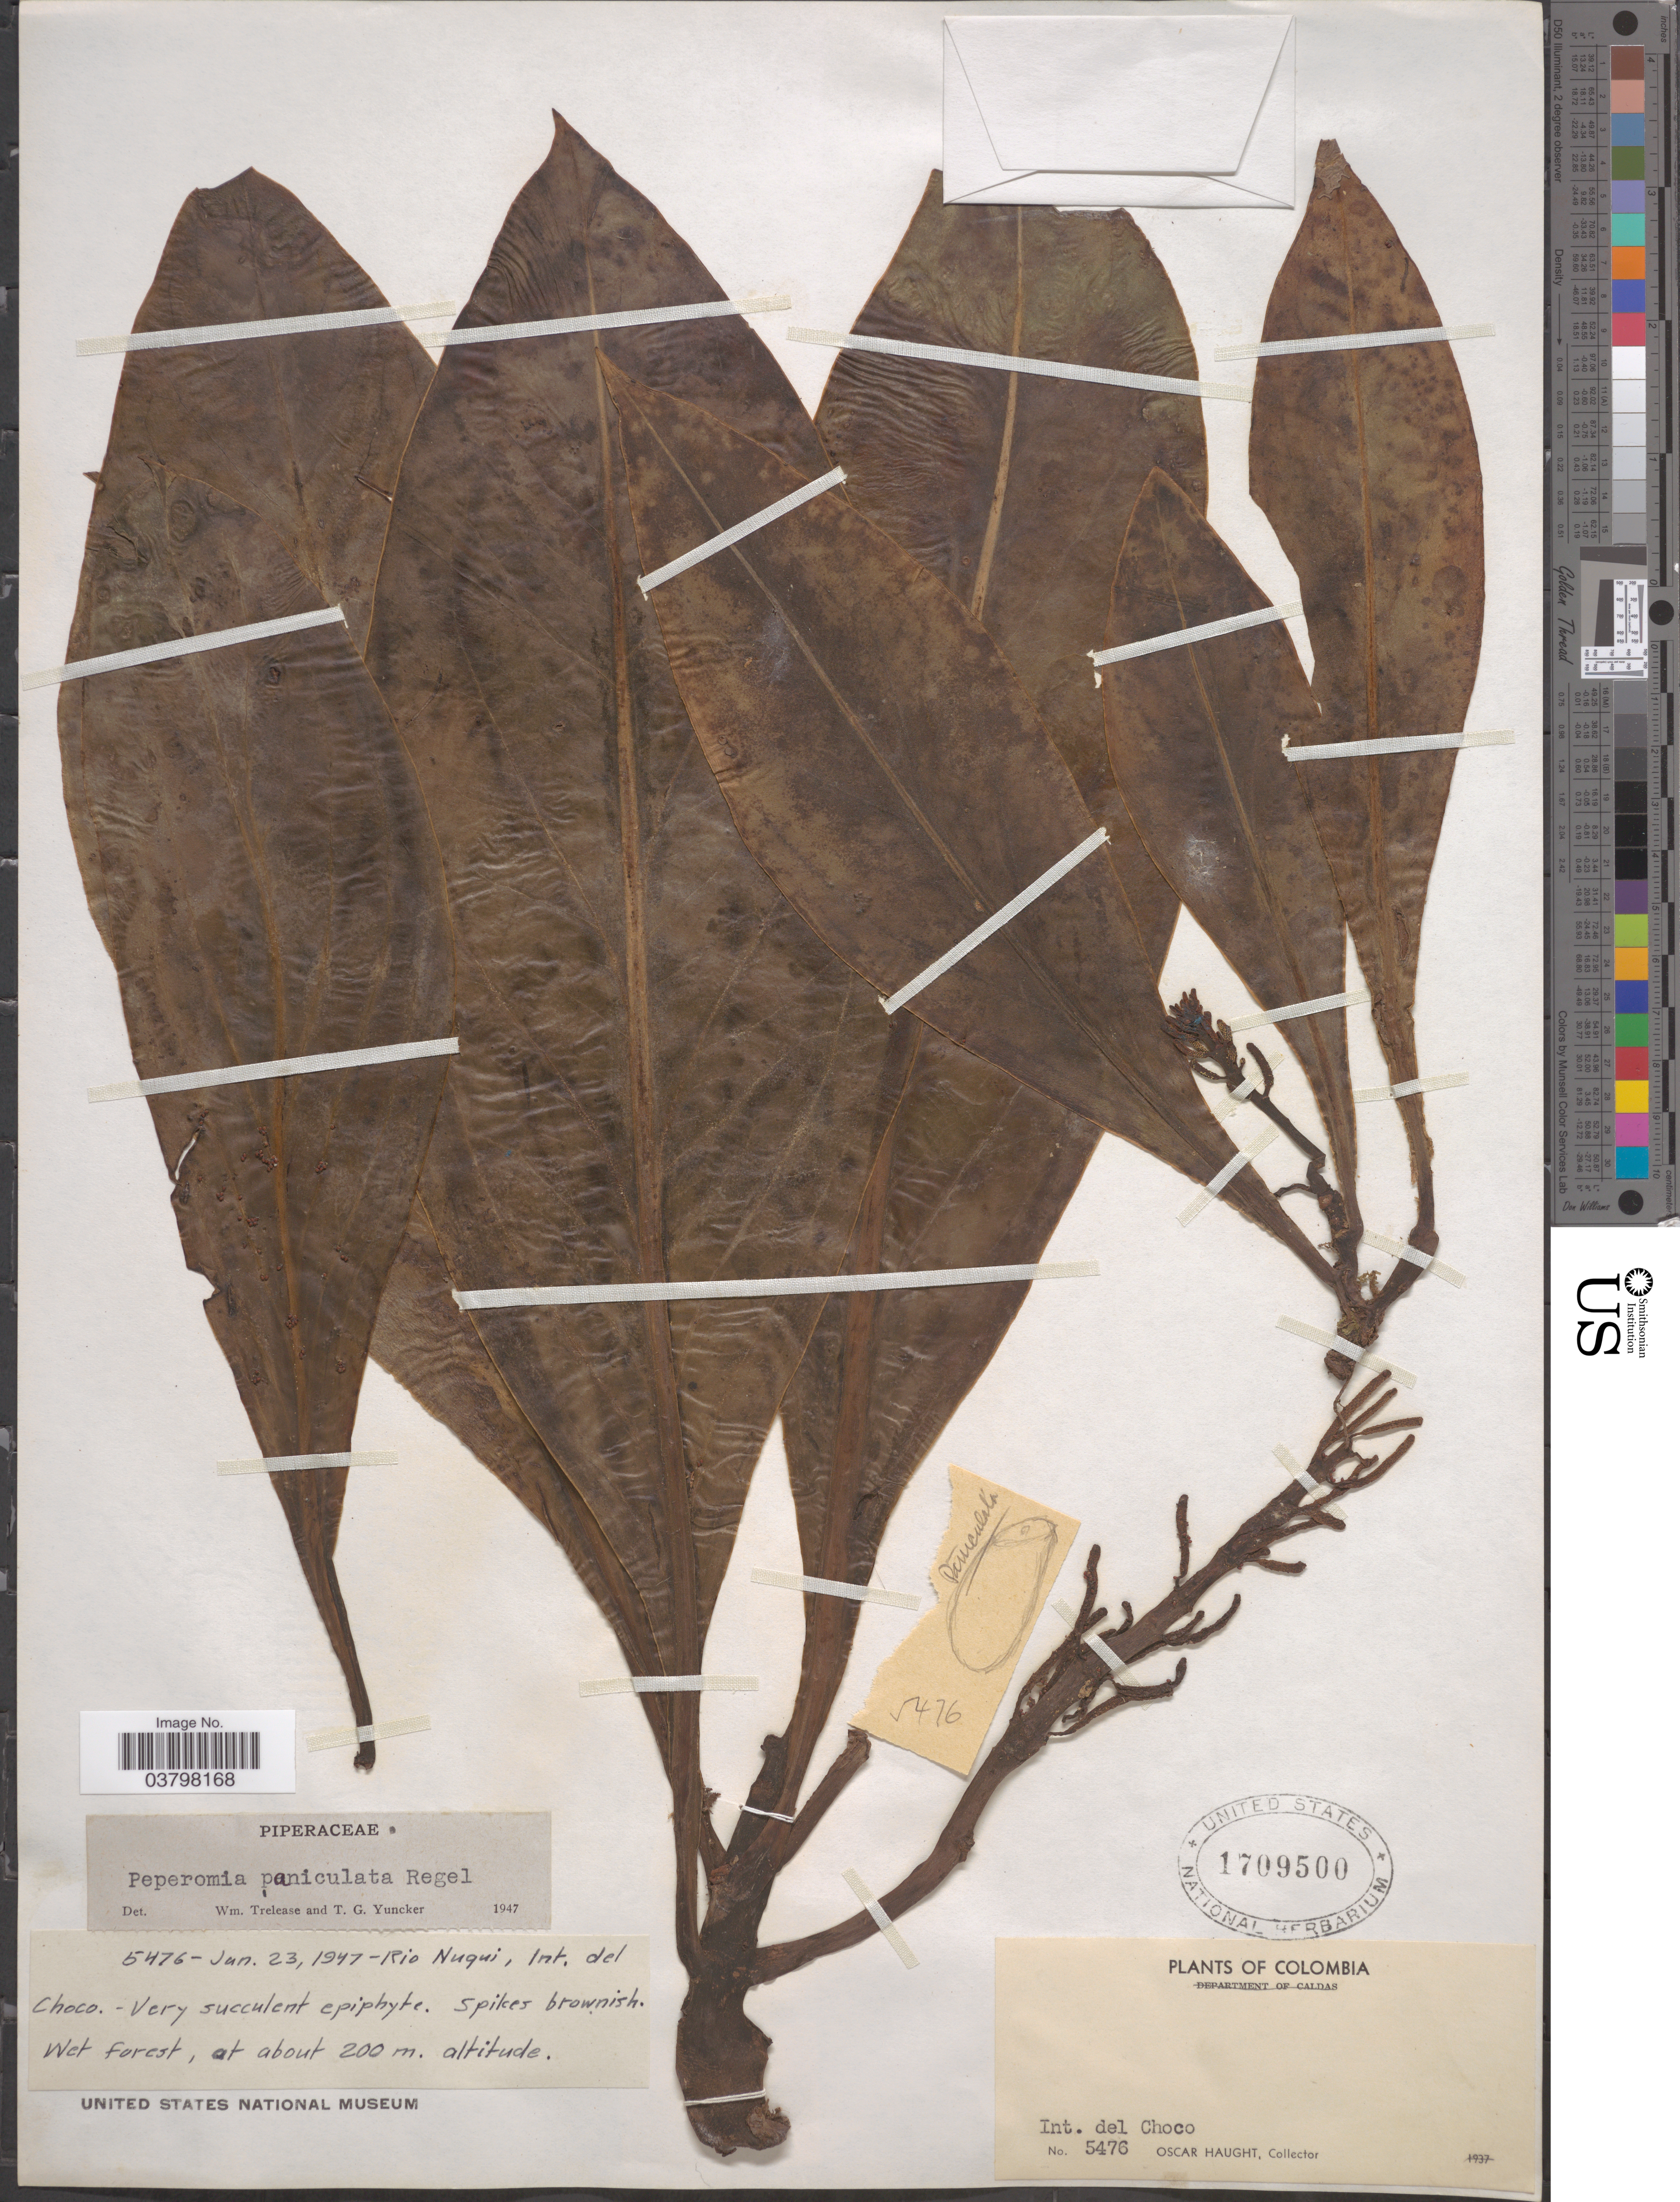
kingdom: Plantae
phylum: Tracheophyta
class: Magnoliopsida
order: Piperales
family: Piperaceae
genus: Peperomia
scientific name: Peperomia pernambucensis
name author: Miq.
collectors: O. L. Haught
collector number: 5476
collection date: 1947-06-23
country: Colombia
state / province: Chocó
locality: Rio Nuqui, Int. del Choco.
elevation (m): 200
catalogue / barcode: US 1709500